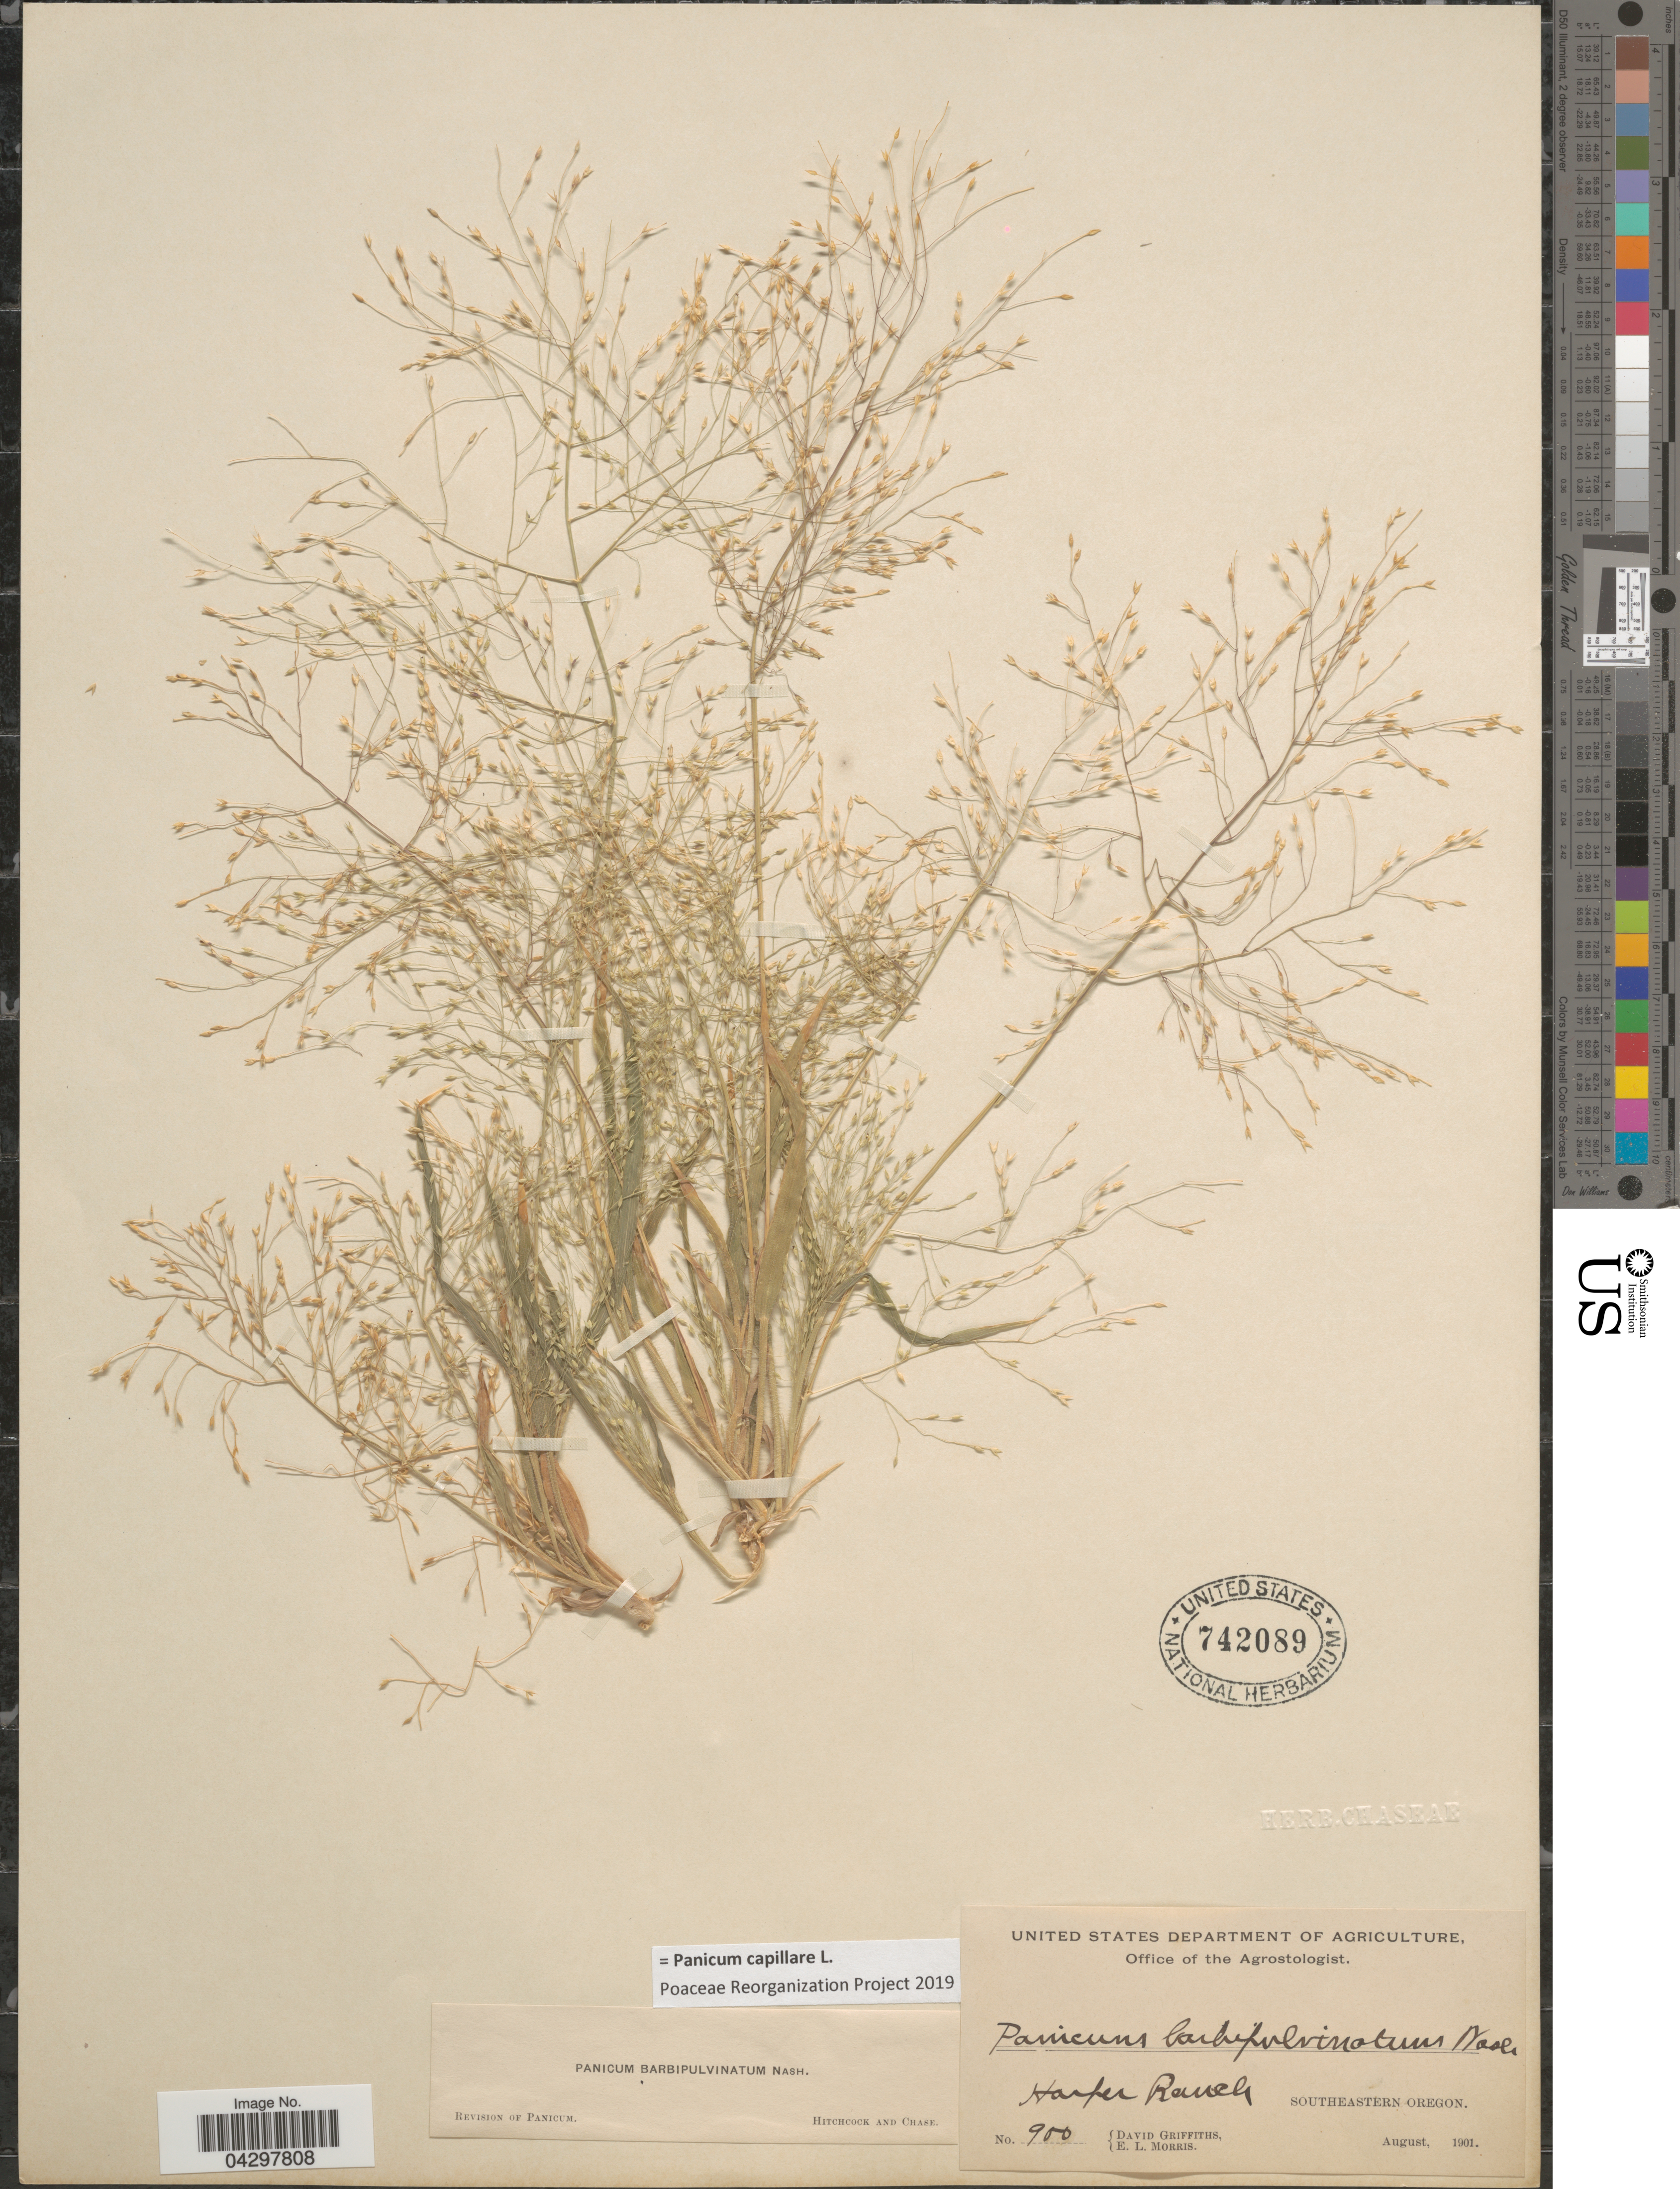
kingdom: Plantae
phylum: Tracheophyta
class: Liliopsida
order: Poales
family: Poaceae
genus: Panicum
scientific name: Panicum capillare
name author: L.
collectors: D. Griffiths & E. Morris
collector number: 900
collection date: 1901-08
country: United States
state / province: Oregon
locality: Harper Ranch. Southeastern Oregon.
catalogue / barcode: US 742089